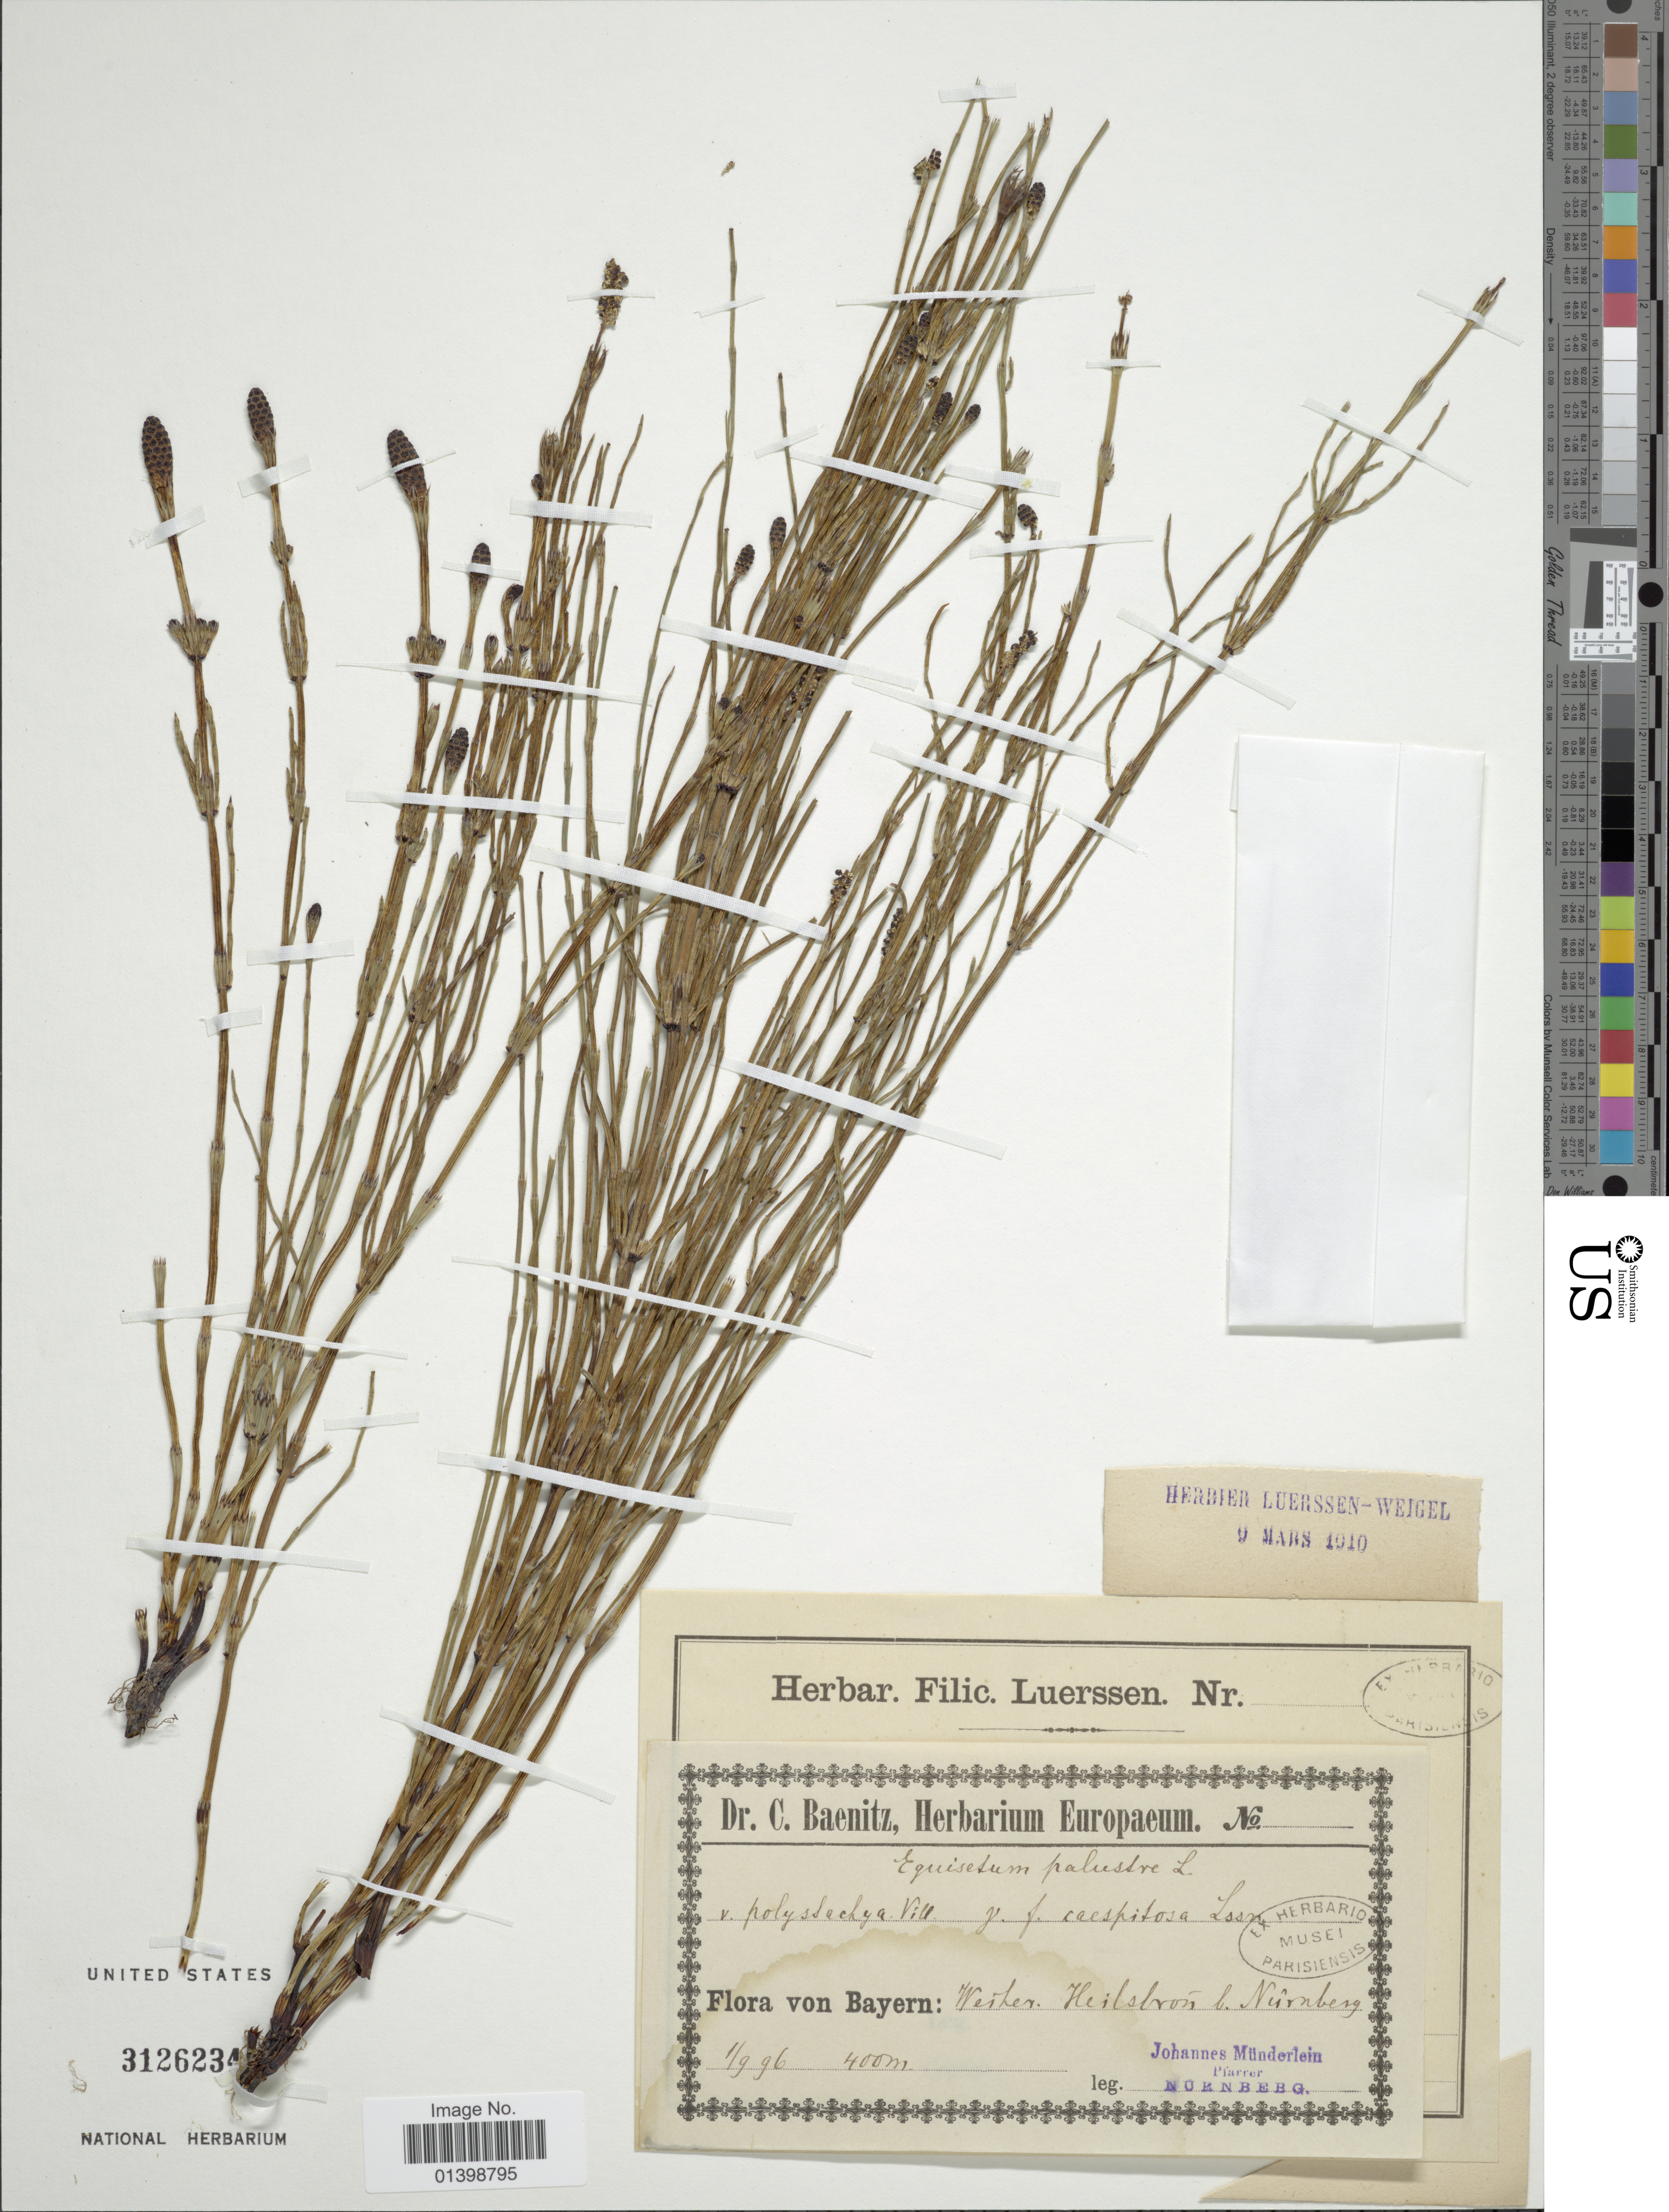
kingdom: Plantae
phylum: Tracheophyta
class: Polypodiopsida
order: Equisetales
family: Equisetaceae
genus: Equisetum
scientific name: Equisetum palustre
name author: L.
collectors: J. Münderlein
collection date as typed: Transcribed d/m/y: 1/9/96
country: Germany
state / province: Bayern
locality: Wesher Heilsbron b Nuremberg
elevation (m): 400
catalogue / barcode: US 3126234